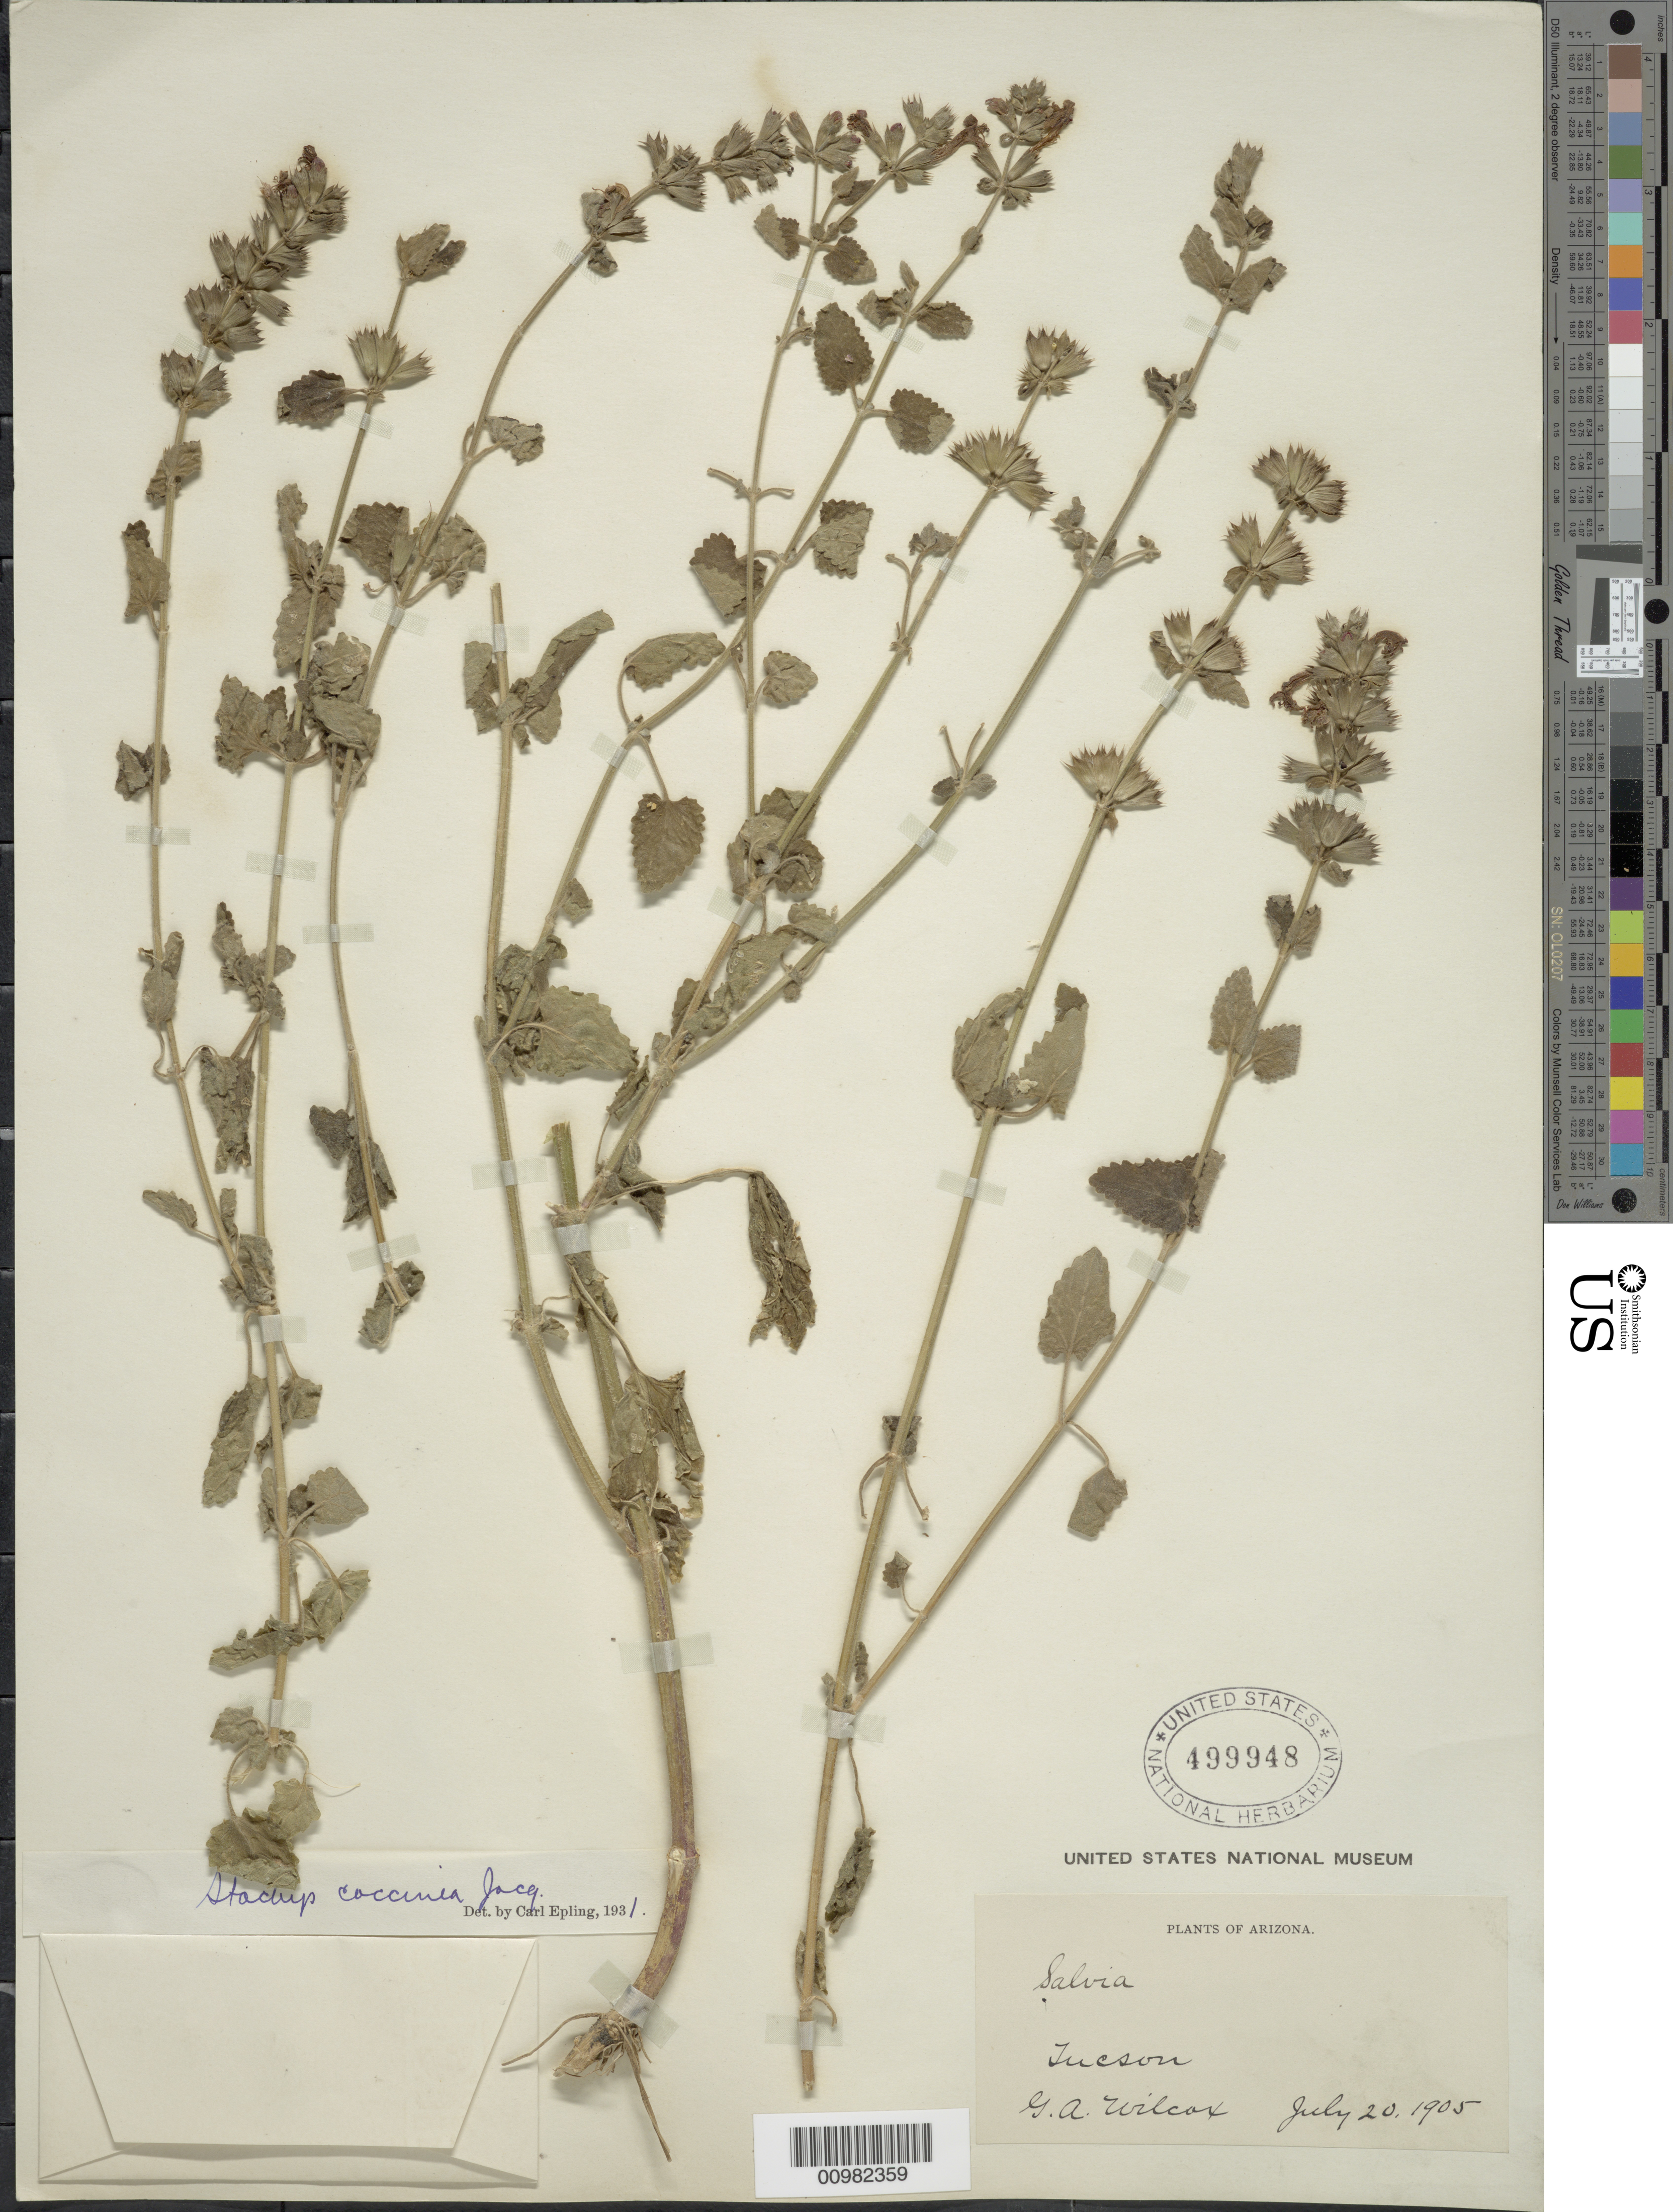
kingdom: Plantae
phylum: Tracheophyta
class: Magnoliopsida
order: Lamiales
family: Lamiaceae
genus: Stachys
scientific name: Stachys coccinea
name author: Ortega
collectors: G. Wilcox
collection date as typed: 20 Jul 1905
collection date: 1905-07-20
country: United States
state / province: Arizona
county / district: Pima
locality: Tucson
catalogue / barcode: US 499948